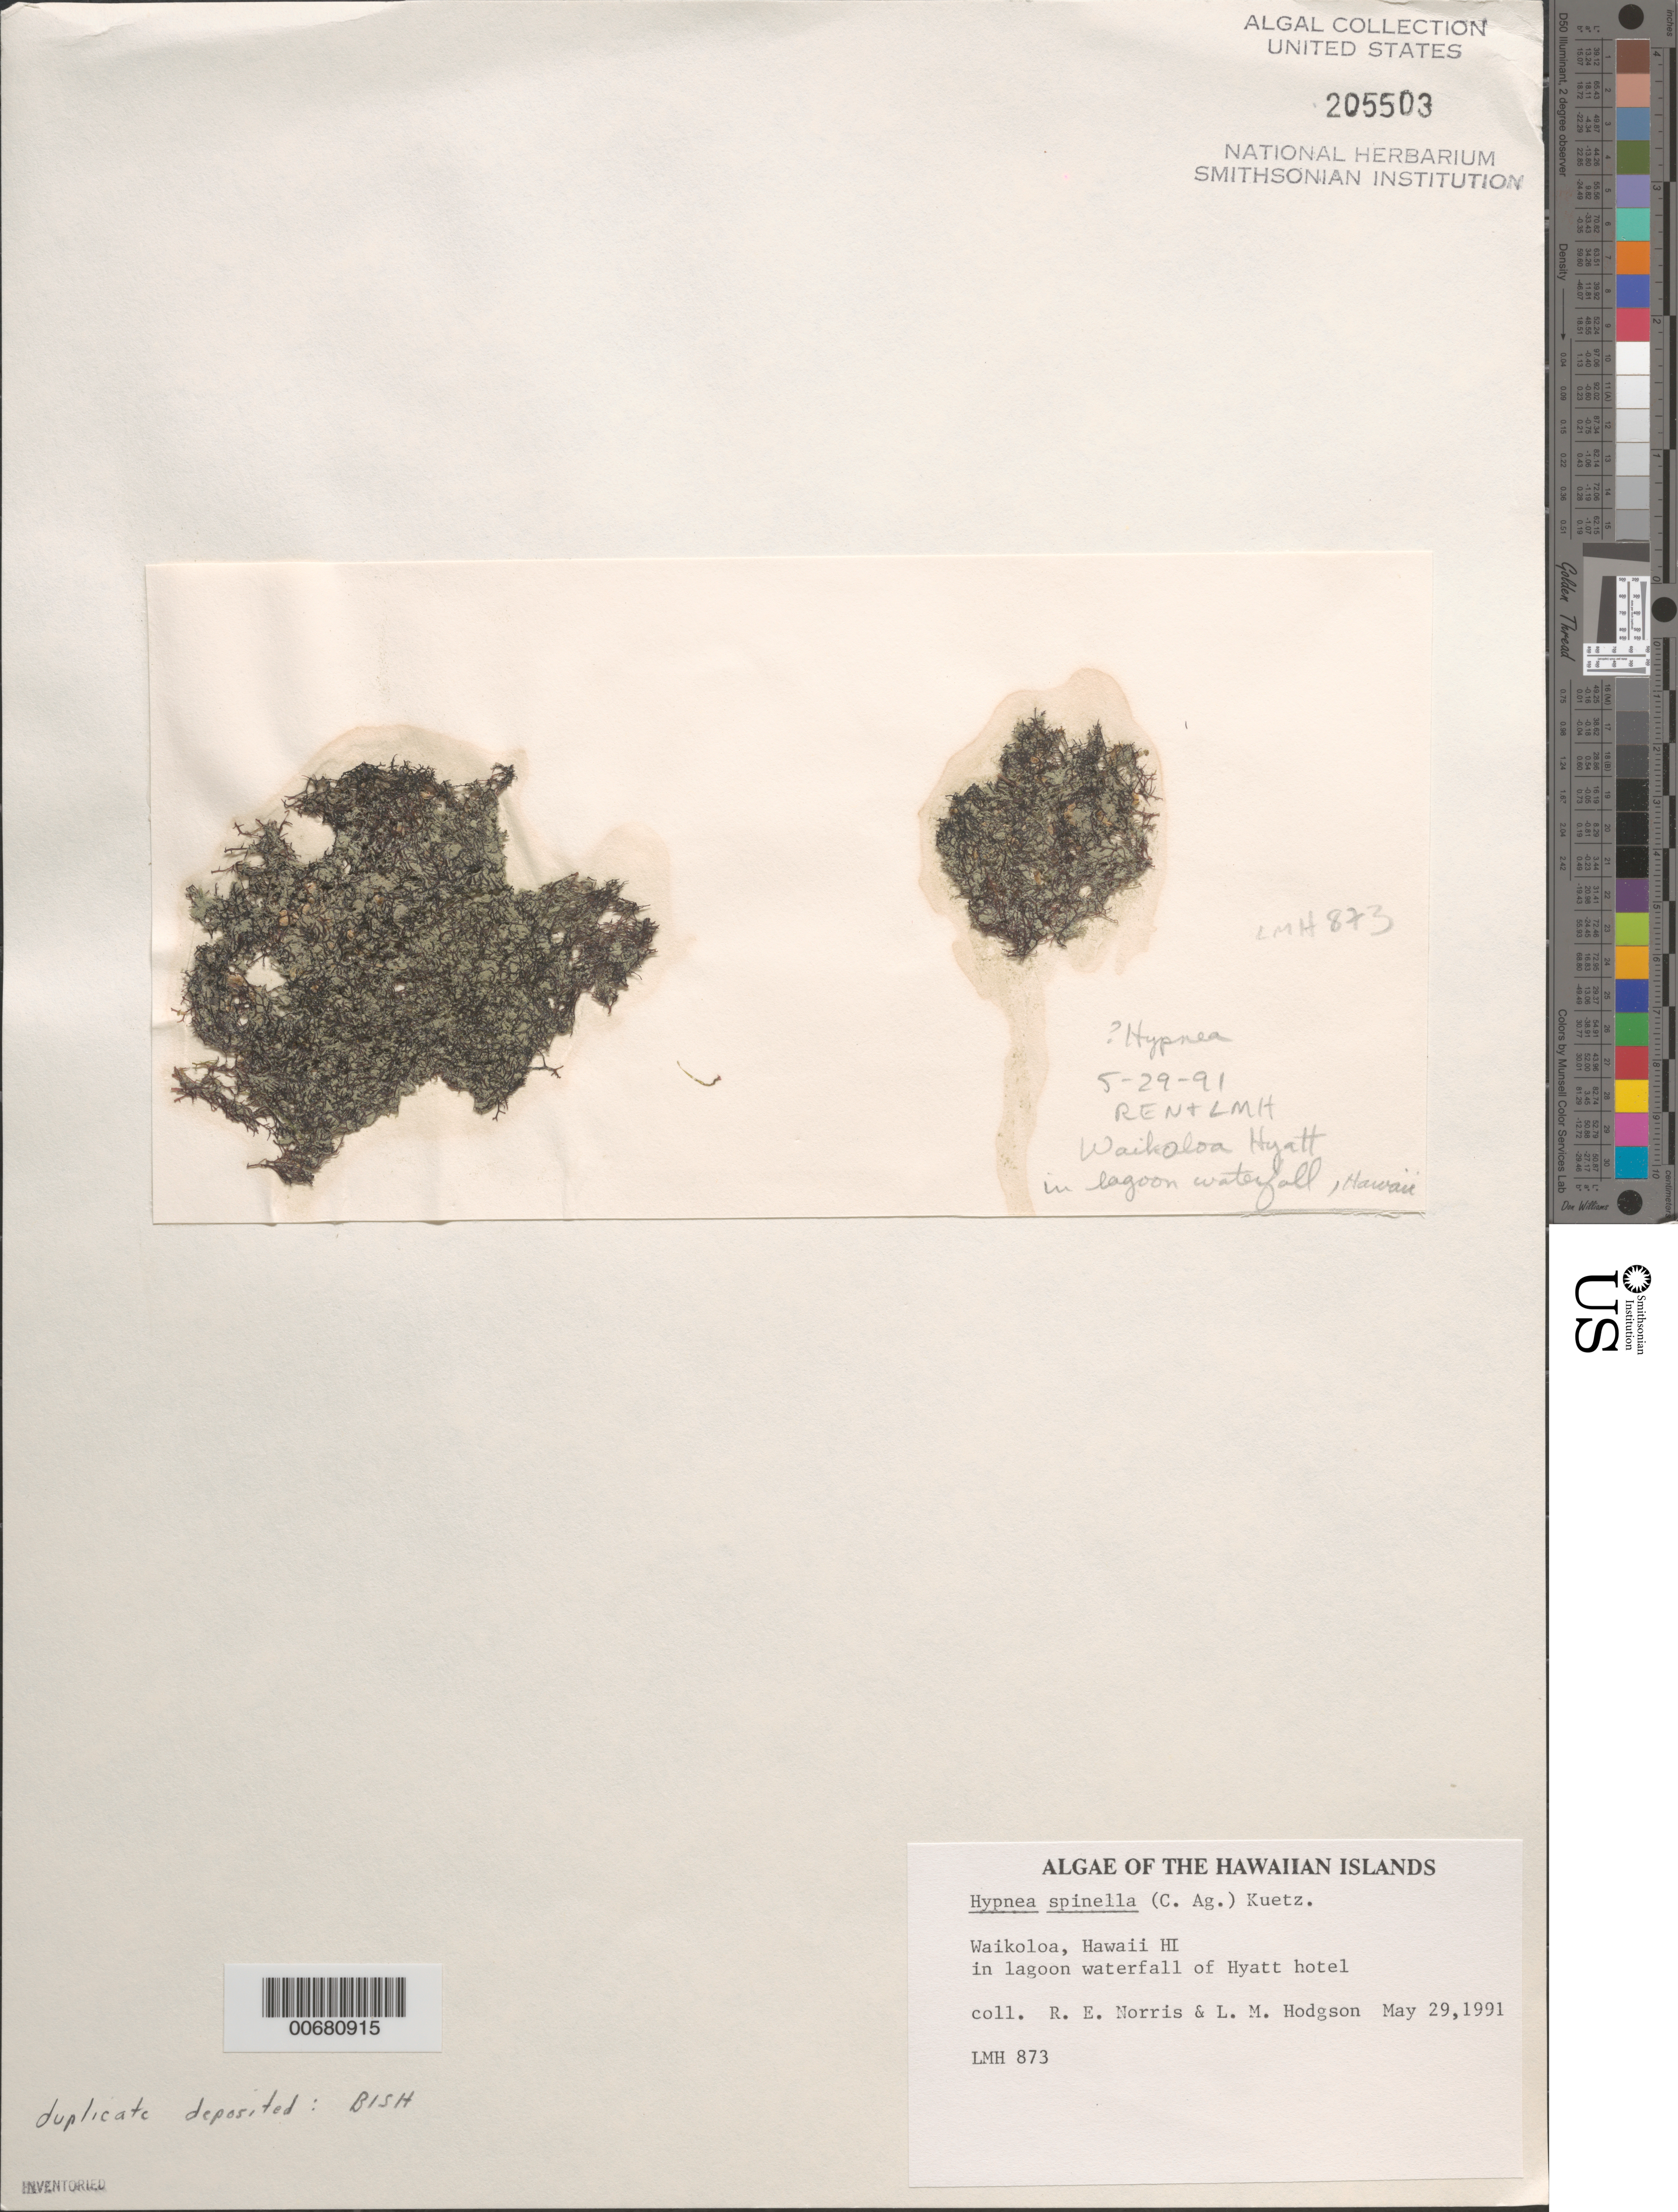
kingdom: Plantae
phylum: Rhodophyta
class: Florideophyceae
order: Gigartinales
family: Cystocloniaceae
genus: Hypnea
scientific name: Hypnea spinella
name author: (C. Agardh) Kütz.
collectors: L. M. Hodgson & R. E. Norris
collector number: LMH 873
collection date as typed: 29 May 1991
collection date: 1991-05-29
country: United States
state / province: Hawaii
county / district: Hawaii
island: Hawaii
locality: Waikoloa, in lagoon waterfall of Hyatt Hotel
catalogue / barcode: US 205503